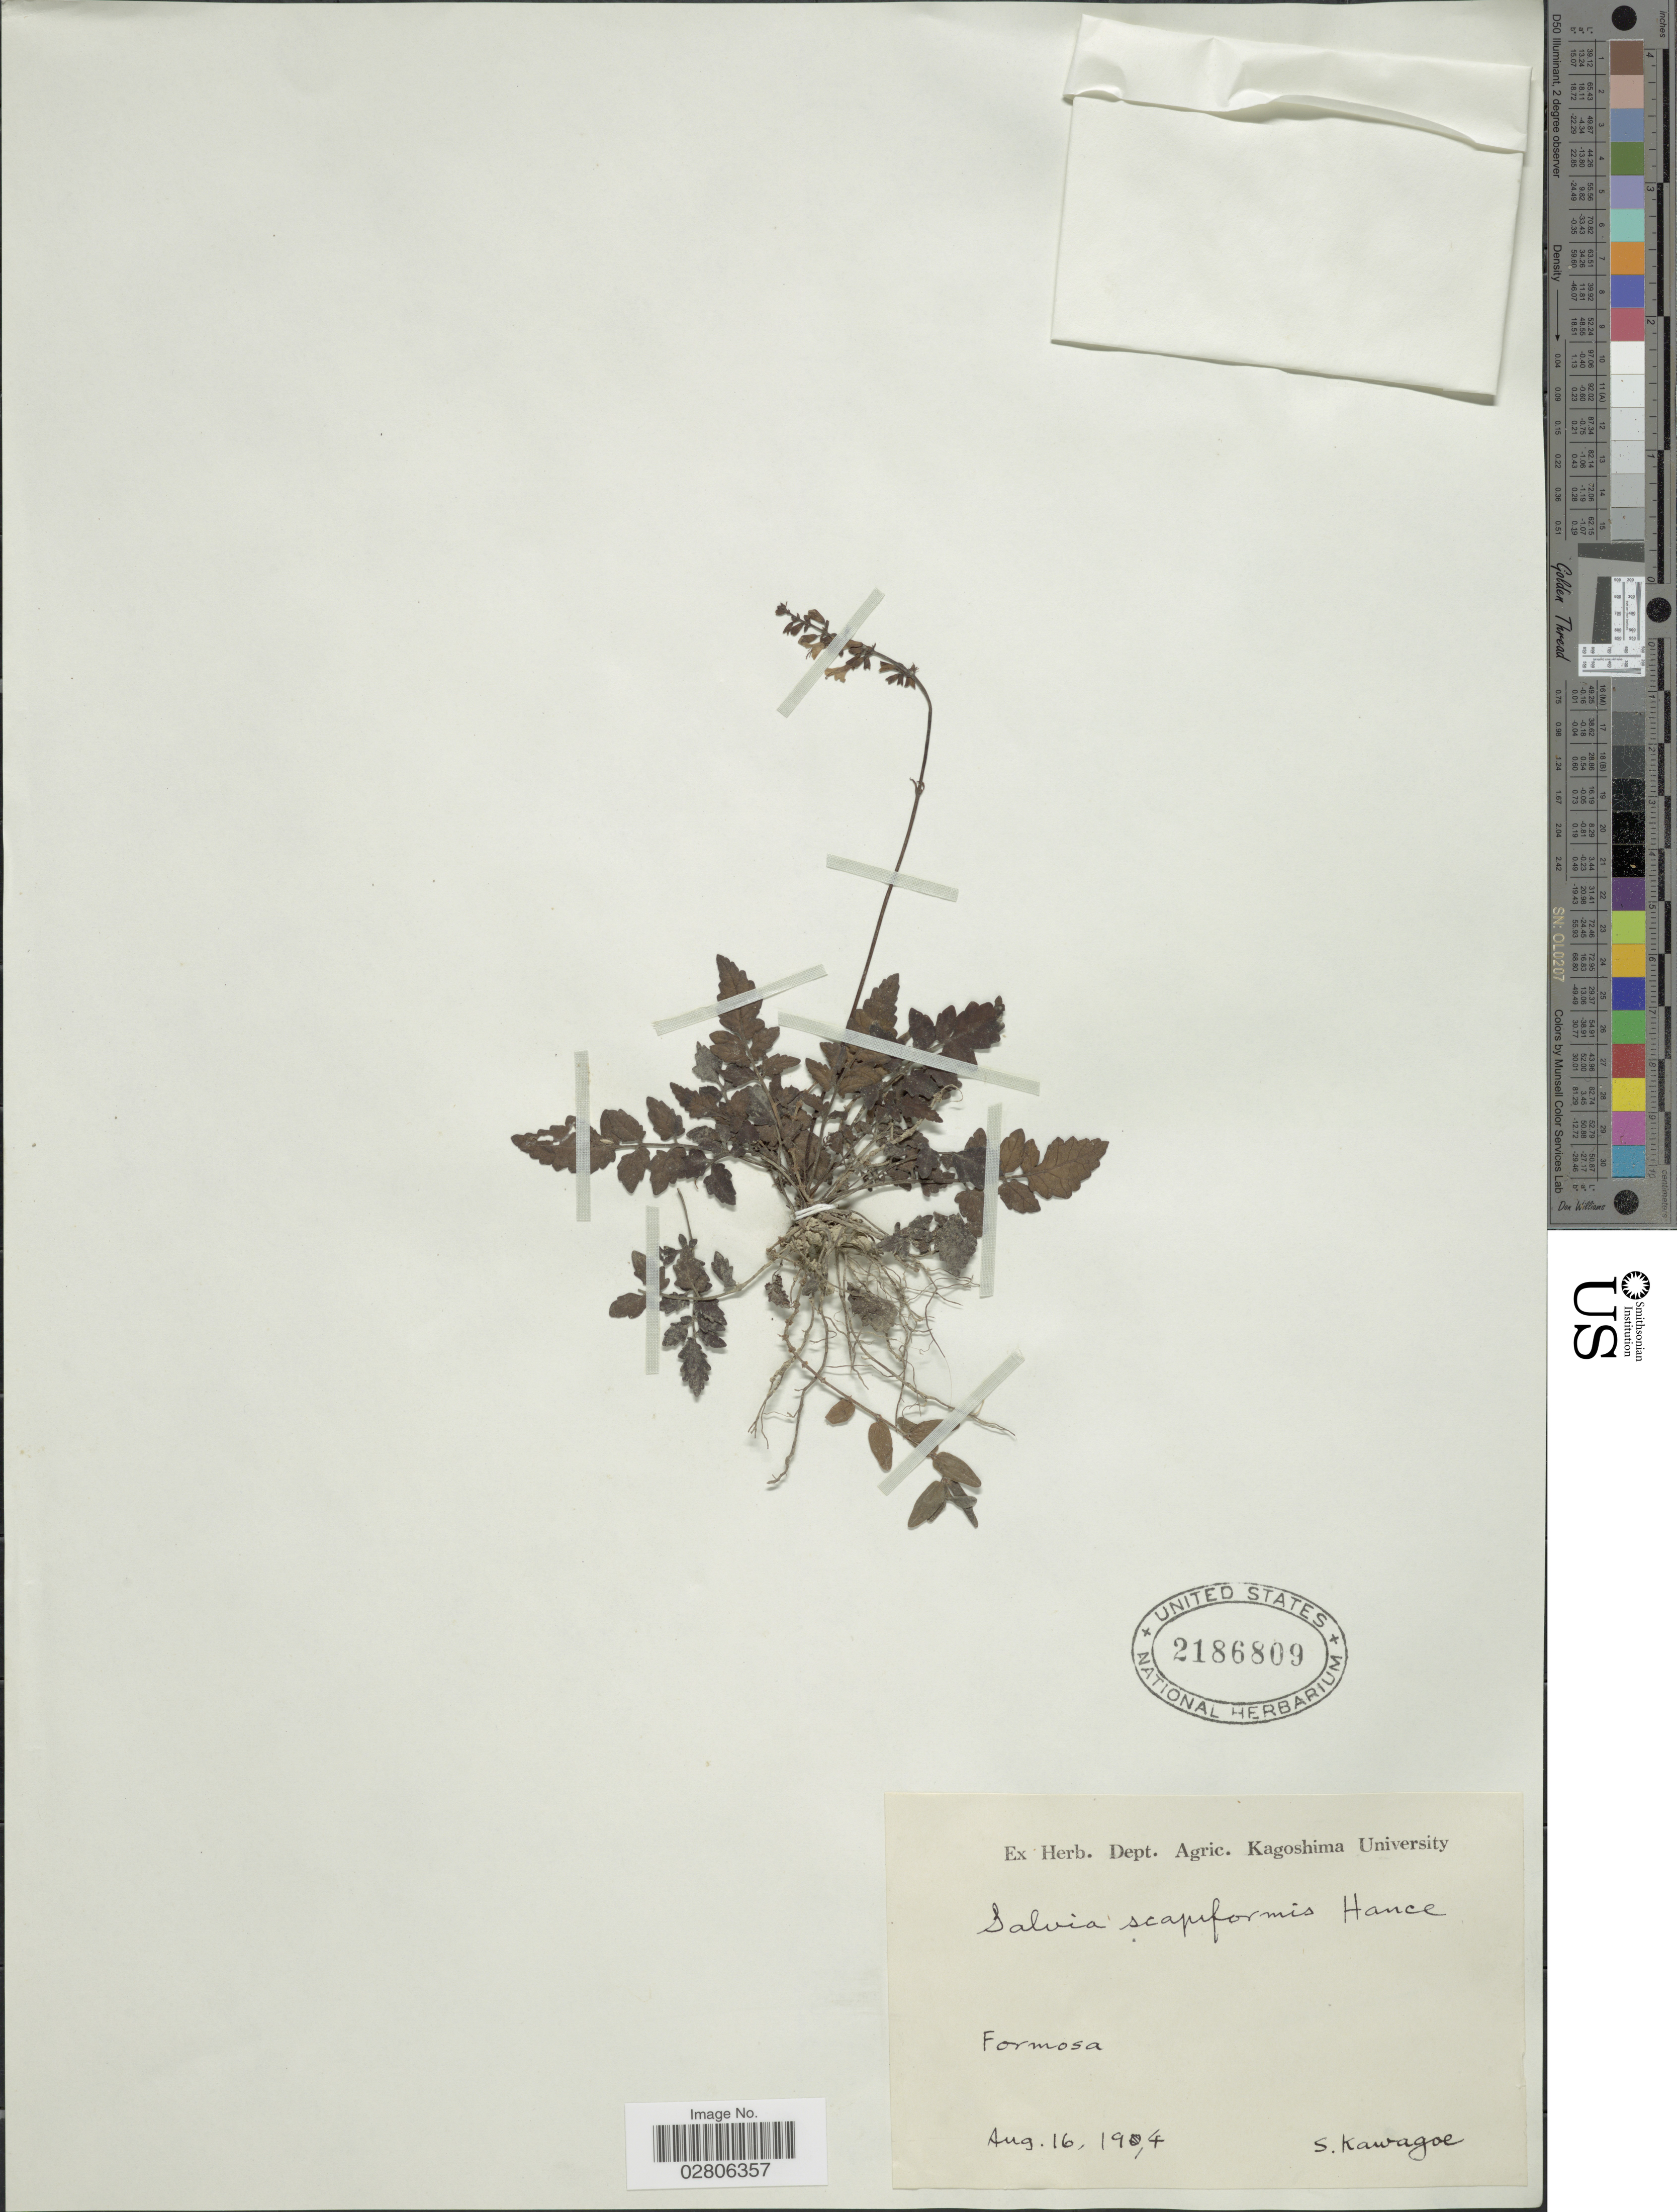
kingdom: Plantae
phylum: Tracheophyta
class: Magnoliopsida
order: Lamiales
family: Lamiaceae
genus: Salvia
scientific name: Salvia scapiformis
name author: Hance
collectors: S. Kawagoe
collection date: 1914-08-16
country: Taiwan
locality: Formosa.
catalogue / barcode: US 2186809